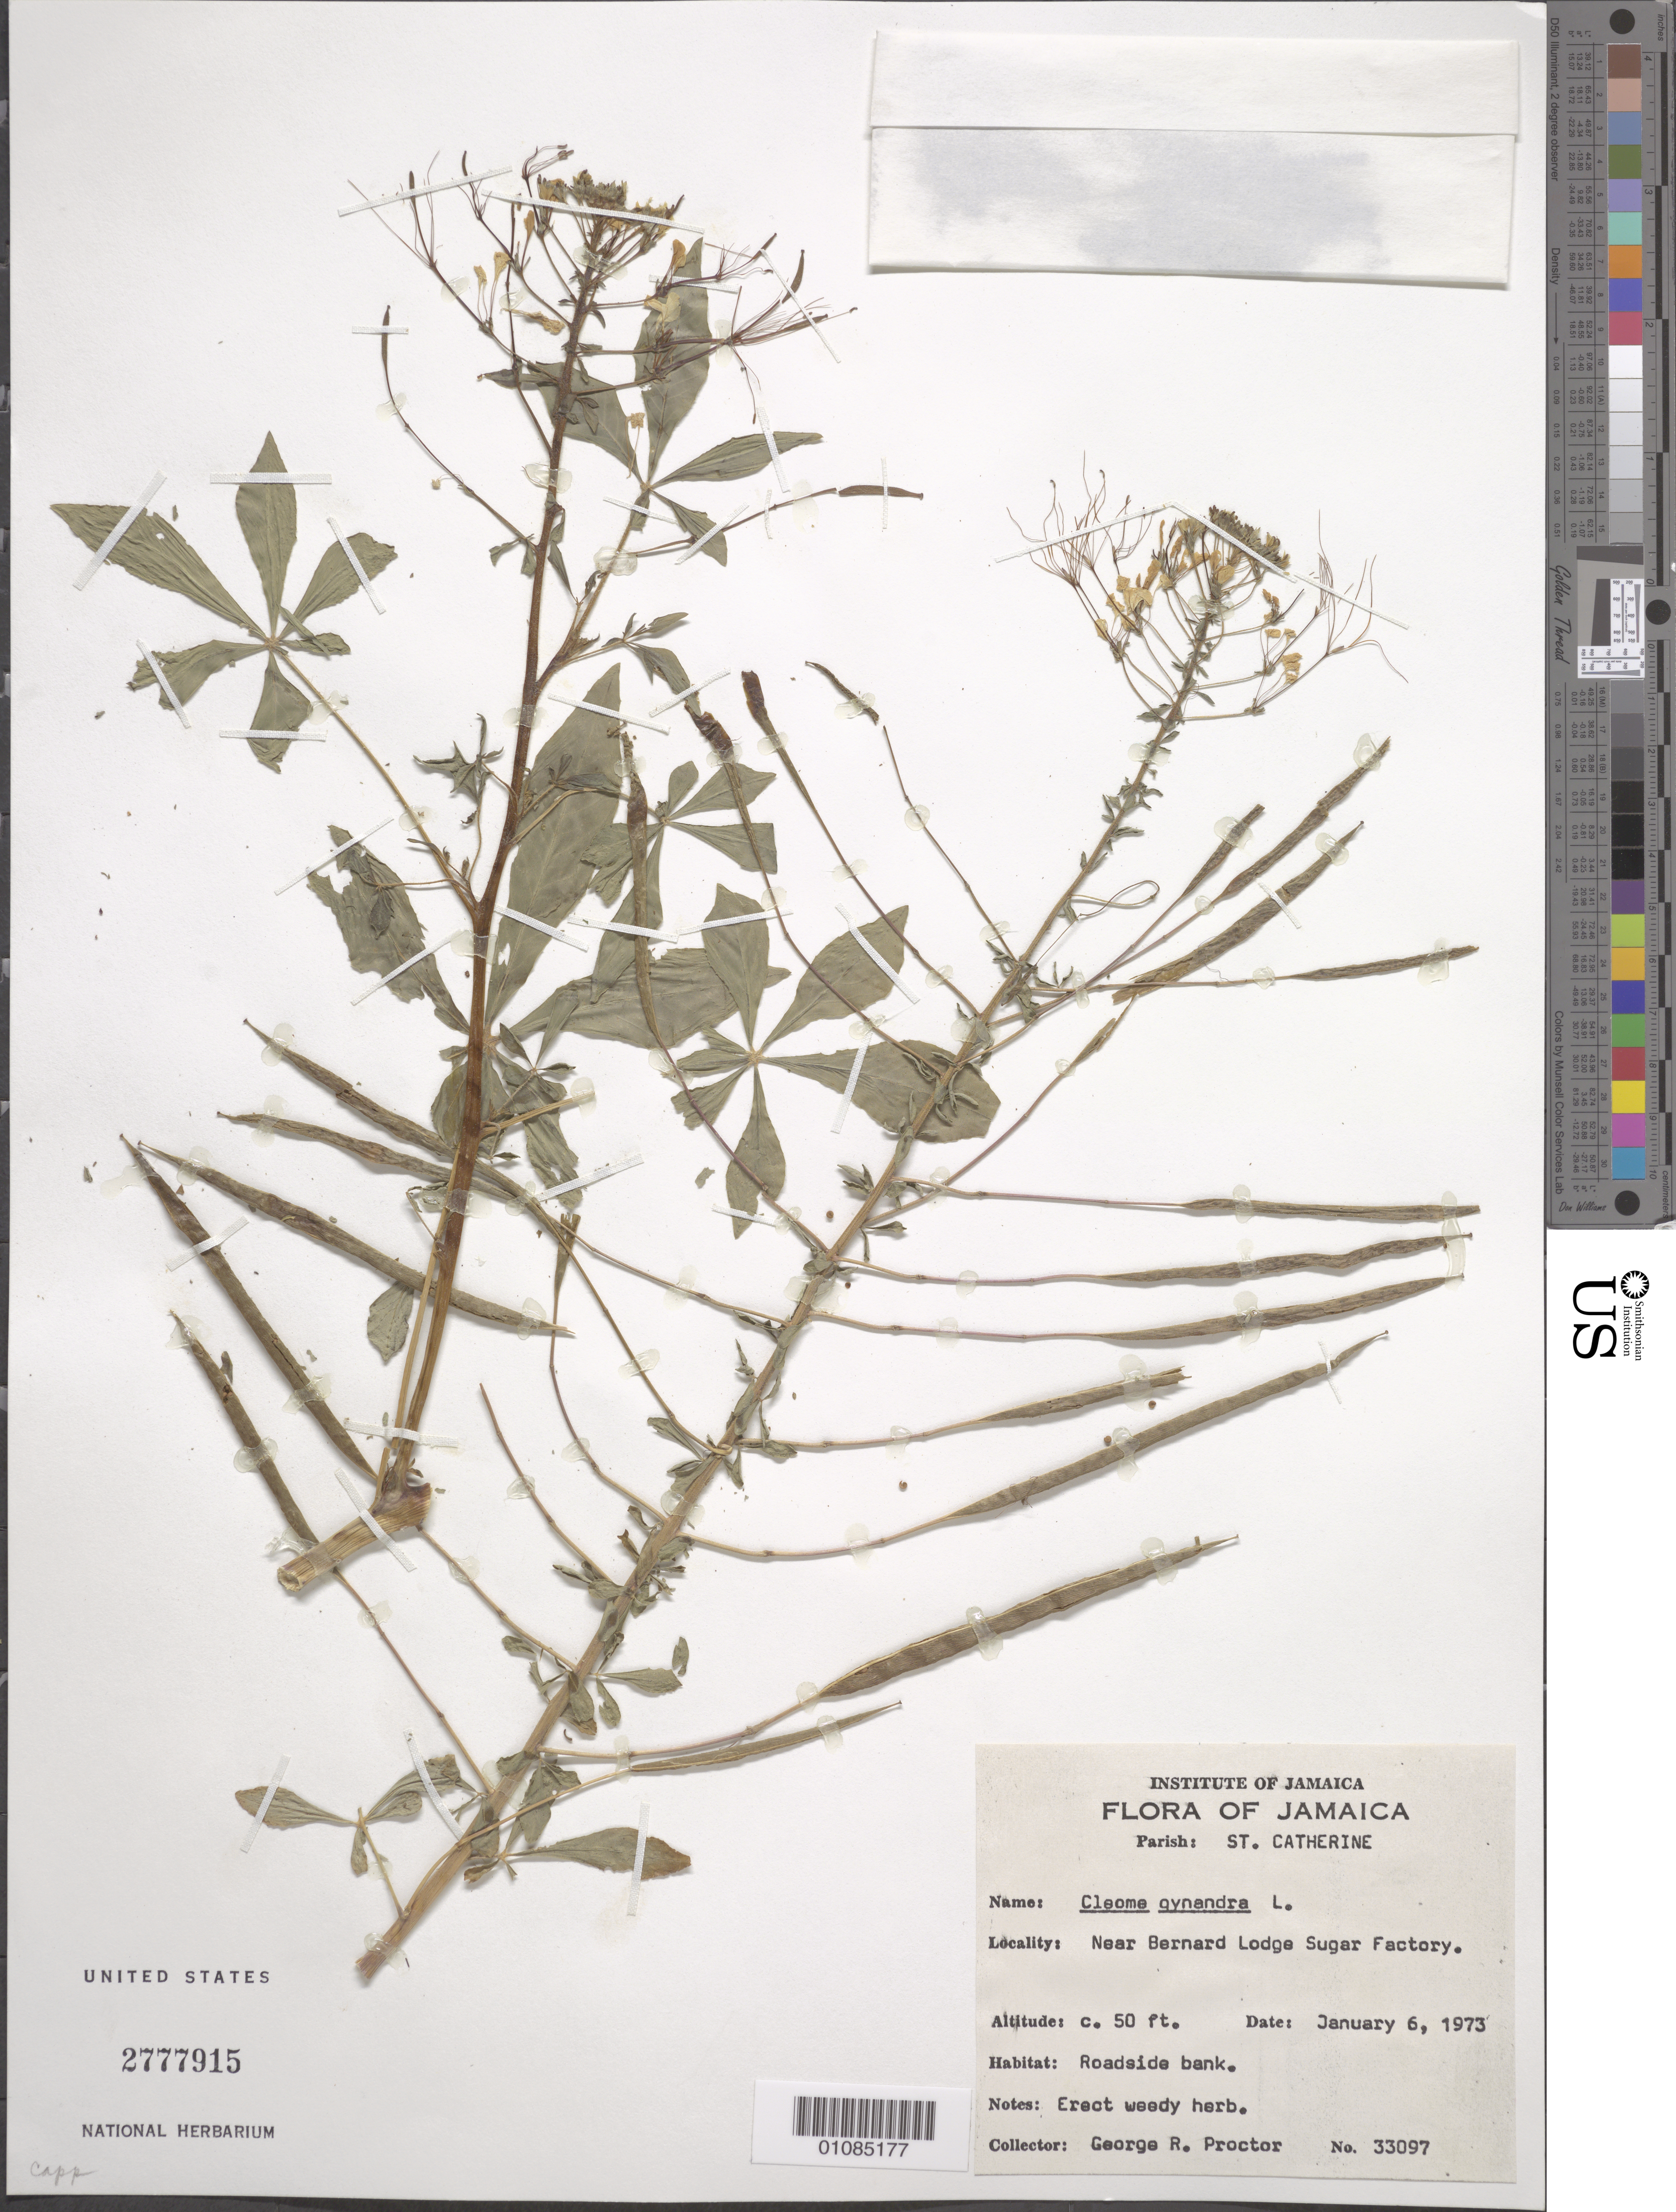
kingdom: Plantae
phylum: Tracheophyta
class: Magnoliopsida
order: Brassicales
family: Cleomaceae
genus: Gynandropsis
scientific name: Gynandropsis gynandra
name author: (L.) Briq.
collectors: G. R. Proctor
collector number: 33097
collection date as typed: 06 Jan 1973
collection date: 1973-01-06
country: Jamaica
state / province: Saint Catherine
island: Jamaica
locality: Near Bernard Lodge Sugar Factory.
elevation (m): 15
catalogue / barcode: US 2777915